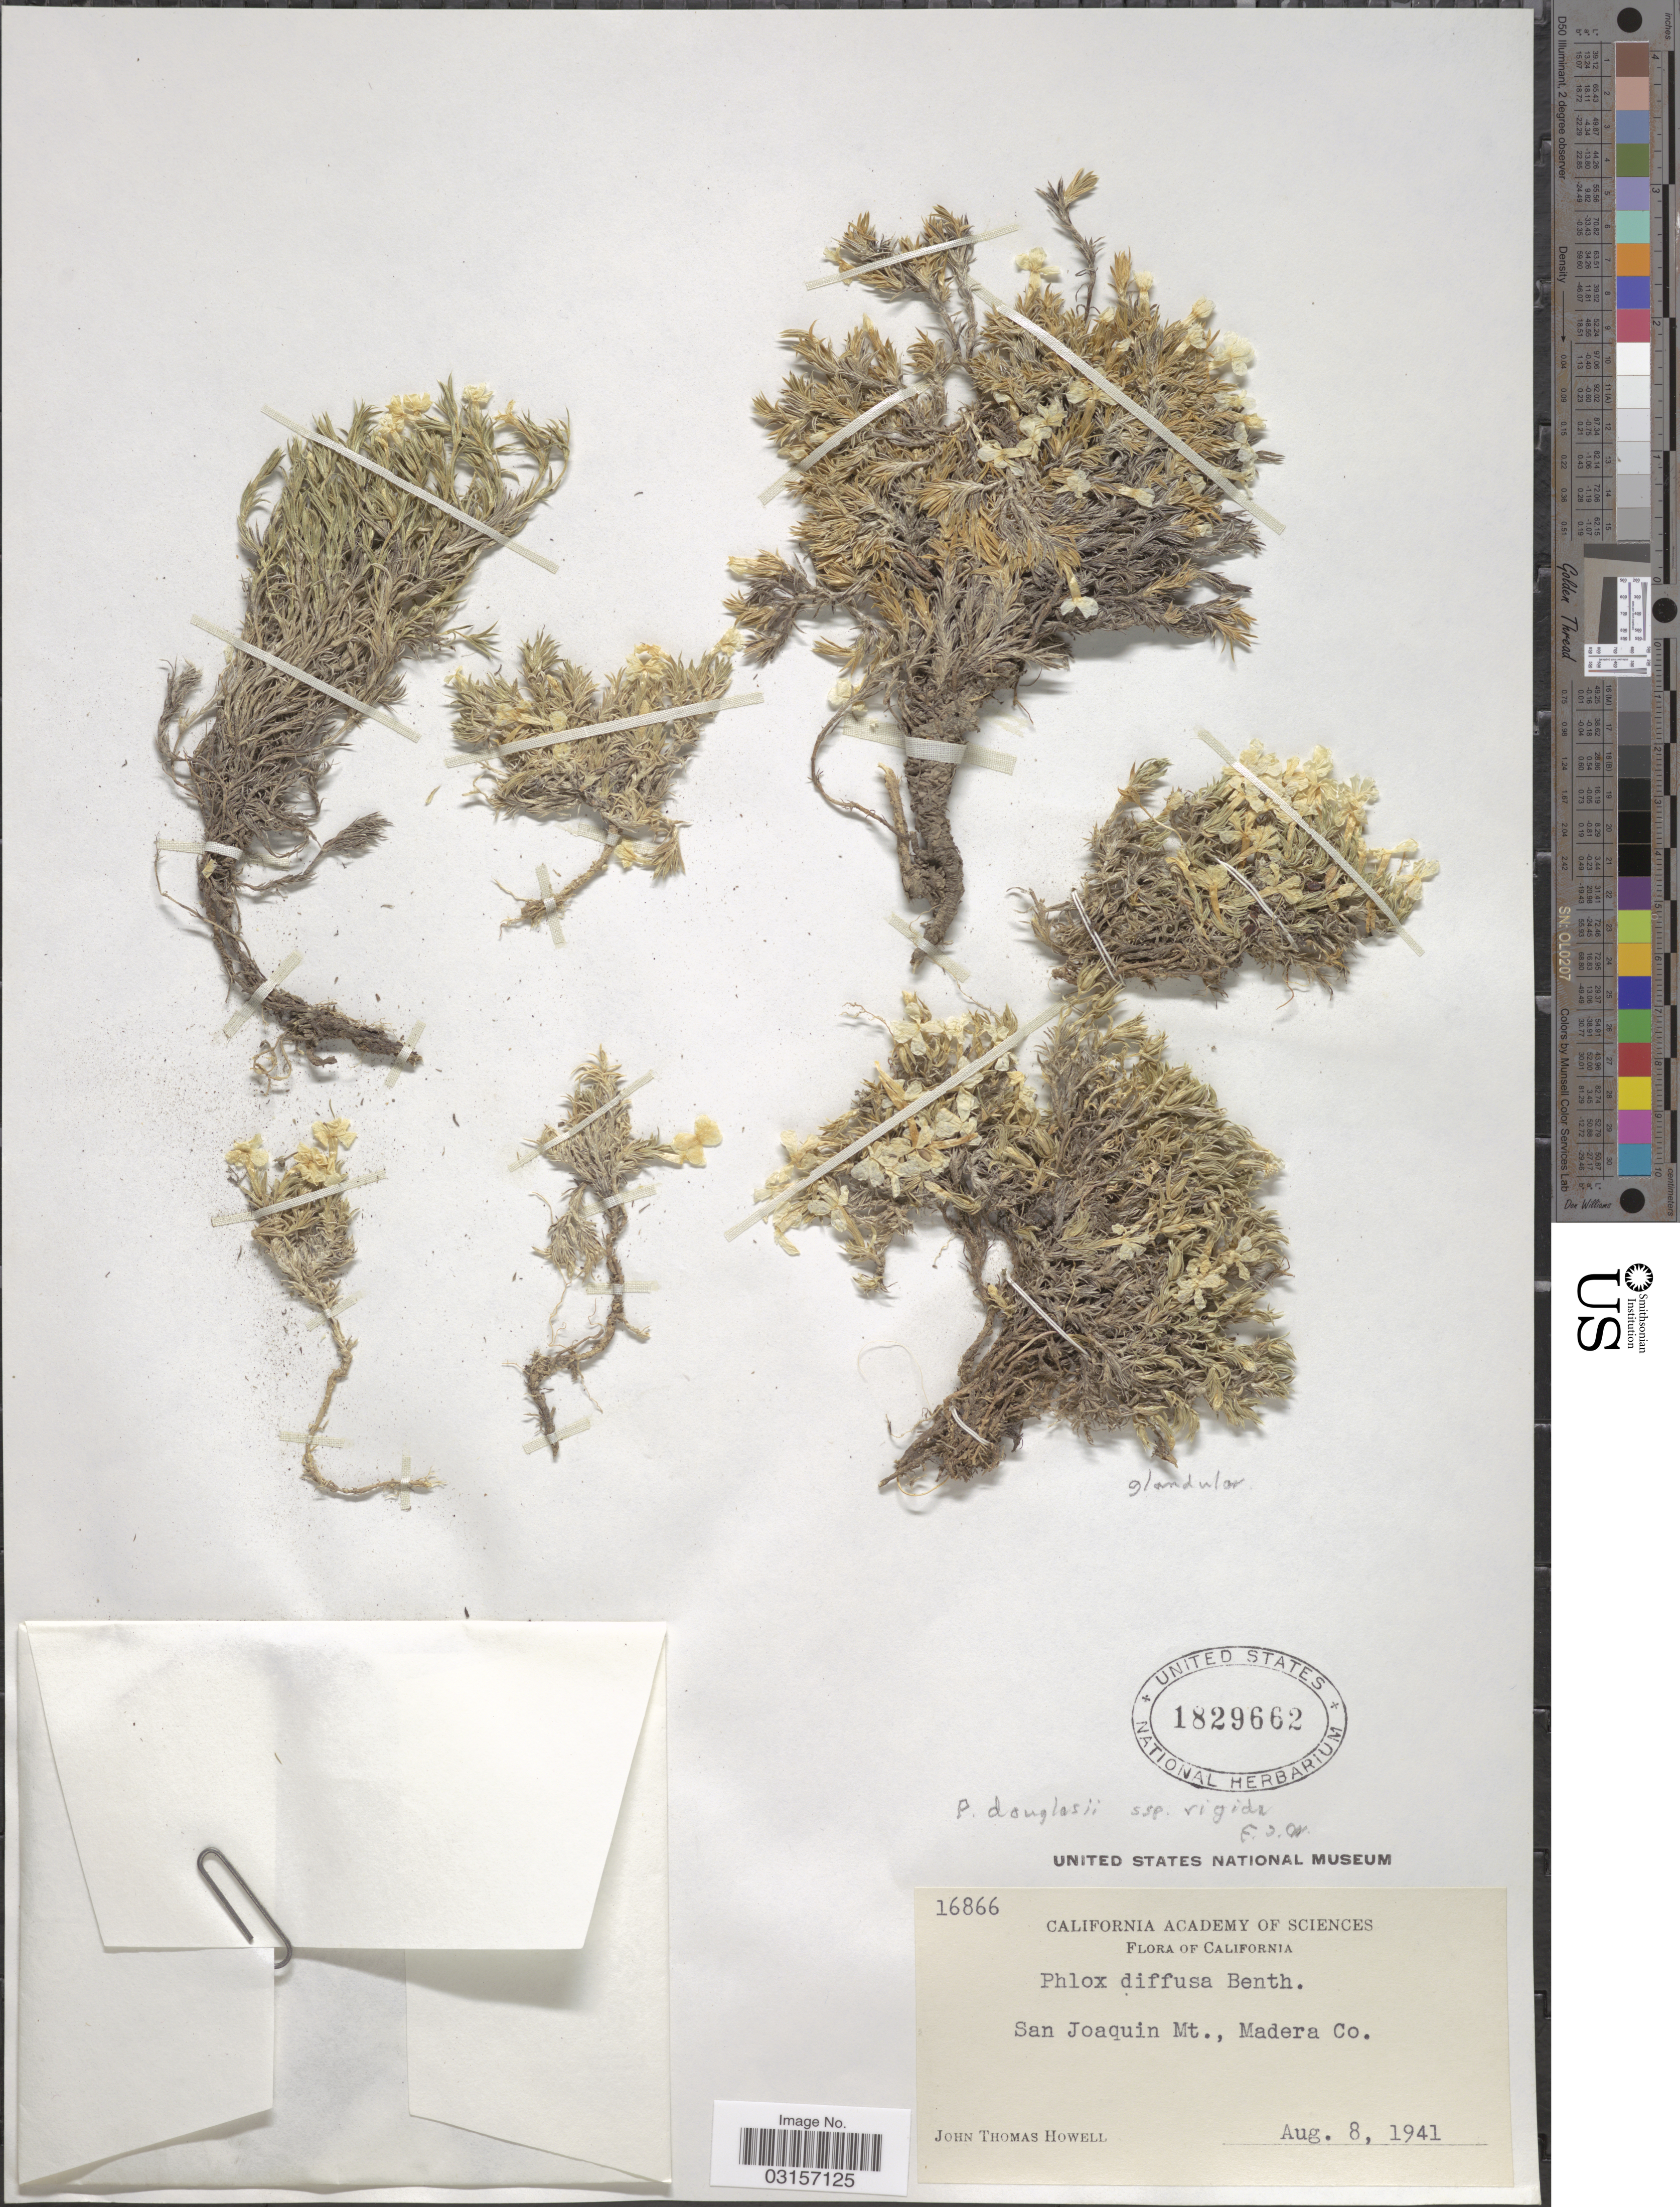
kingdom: Plantae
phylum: Tracheophyta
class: Magnoliopsida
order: Ericales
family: Polemoniaceae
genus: Phlox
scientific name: Phlox condensata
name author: (A. Gray) E.E. Nelson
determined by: Mayfield, M. H.; Ferguson, C. J.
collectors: J. T. Howell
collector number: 16866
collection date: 1941-08-08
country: United States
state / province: California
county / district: San Joaquin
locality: San Joaquin Mt., Madera Co.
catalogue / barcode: US 1829662